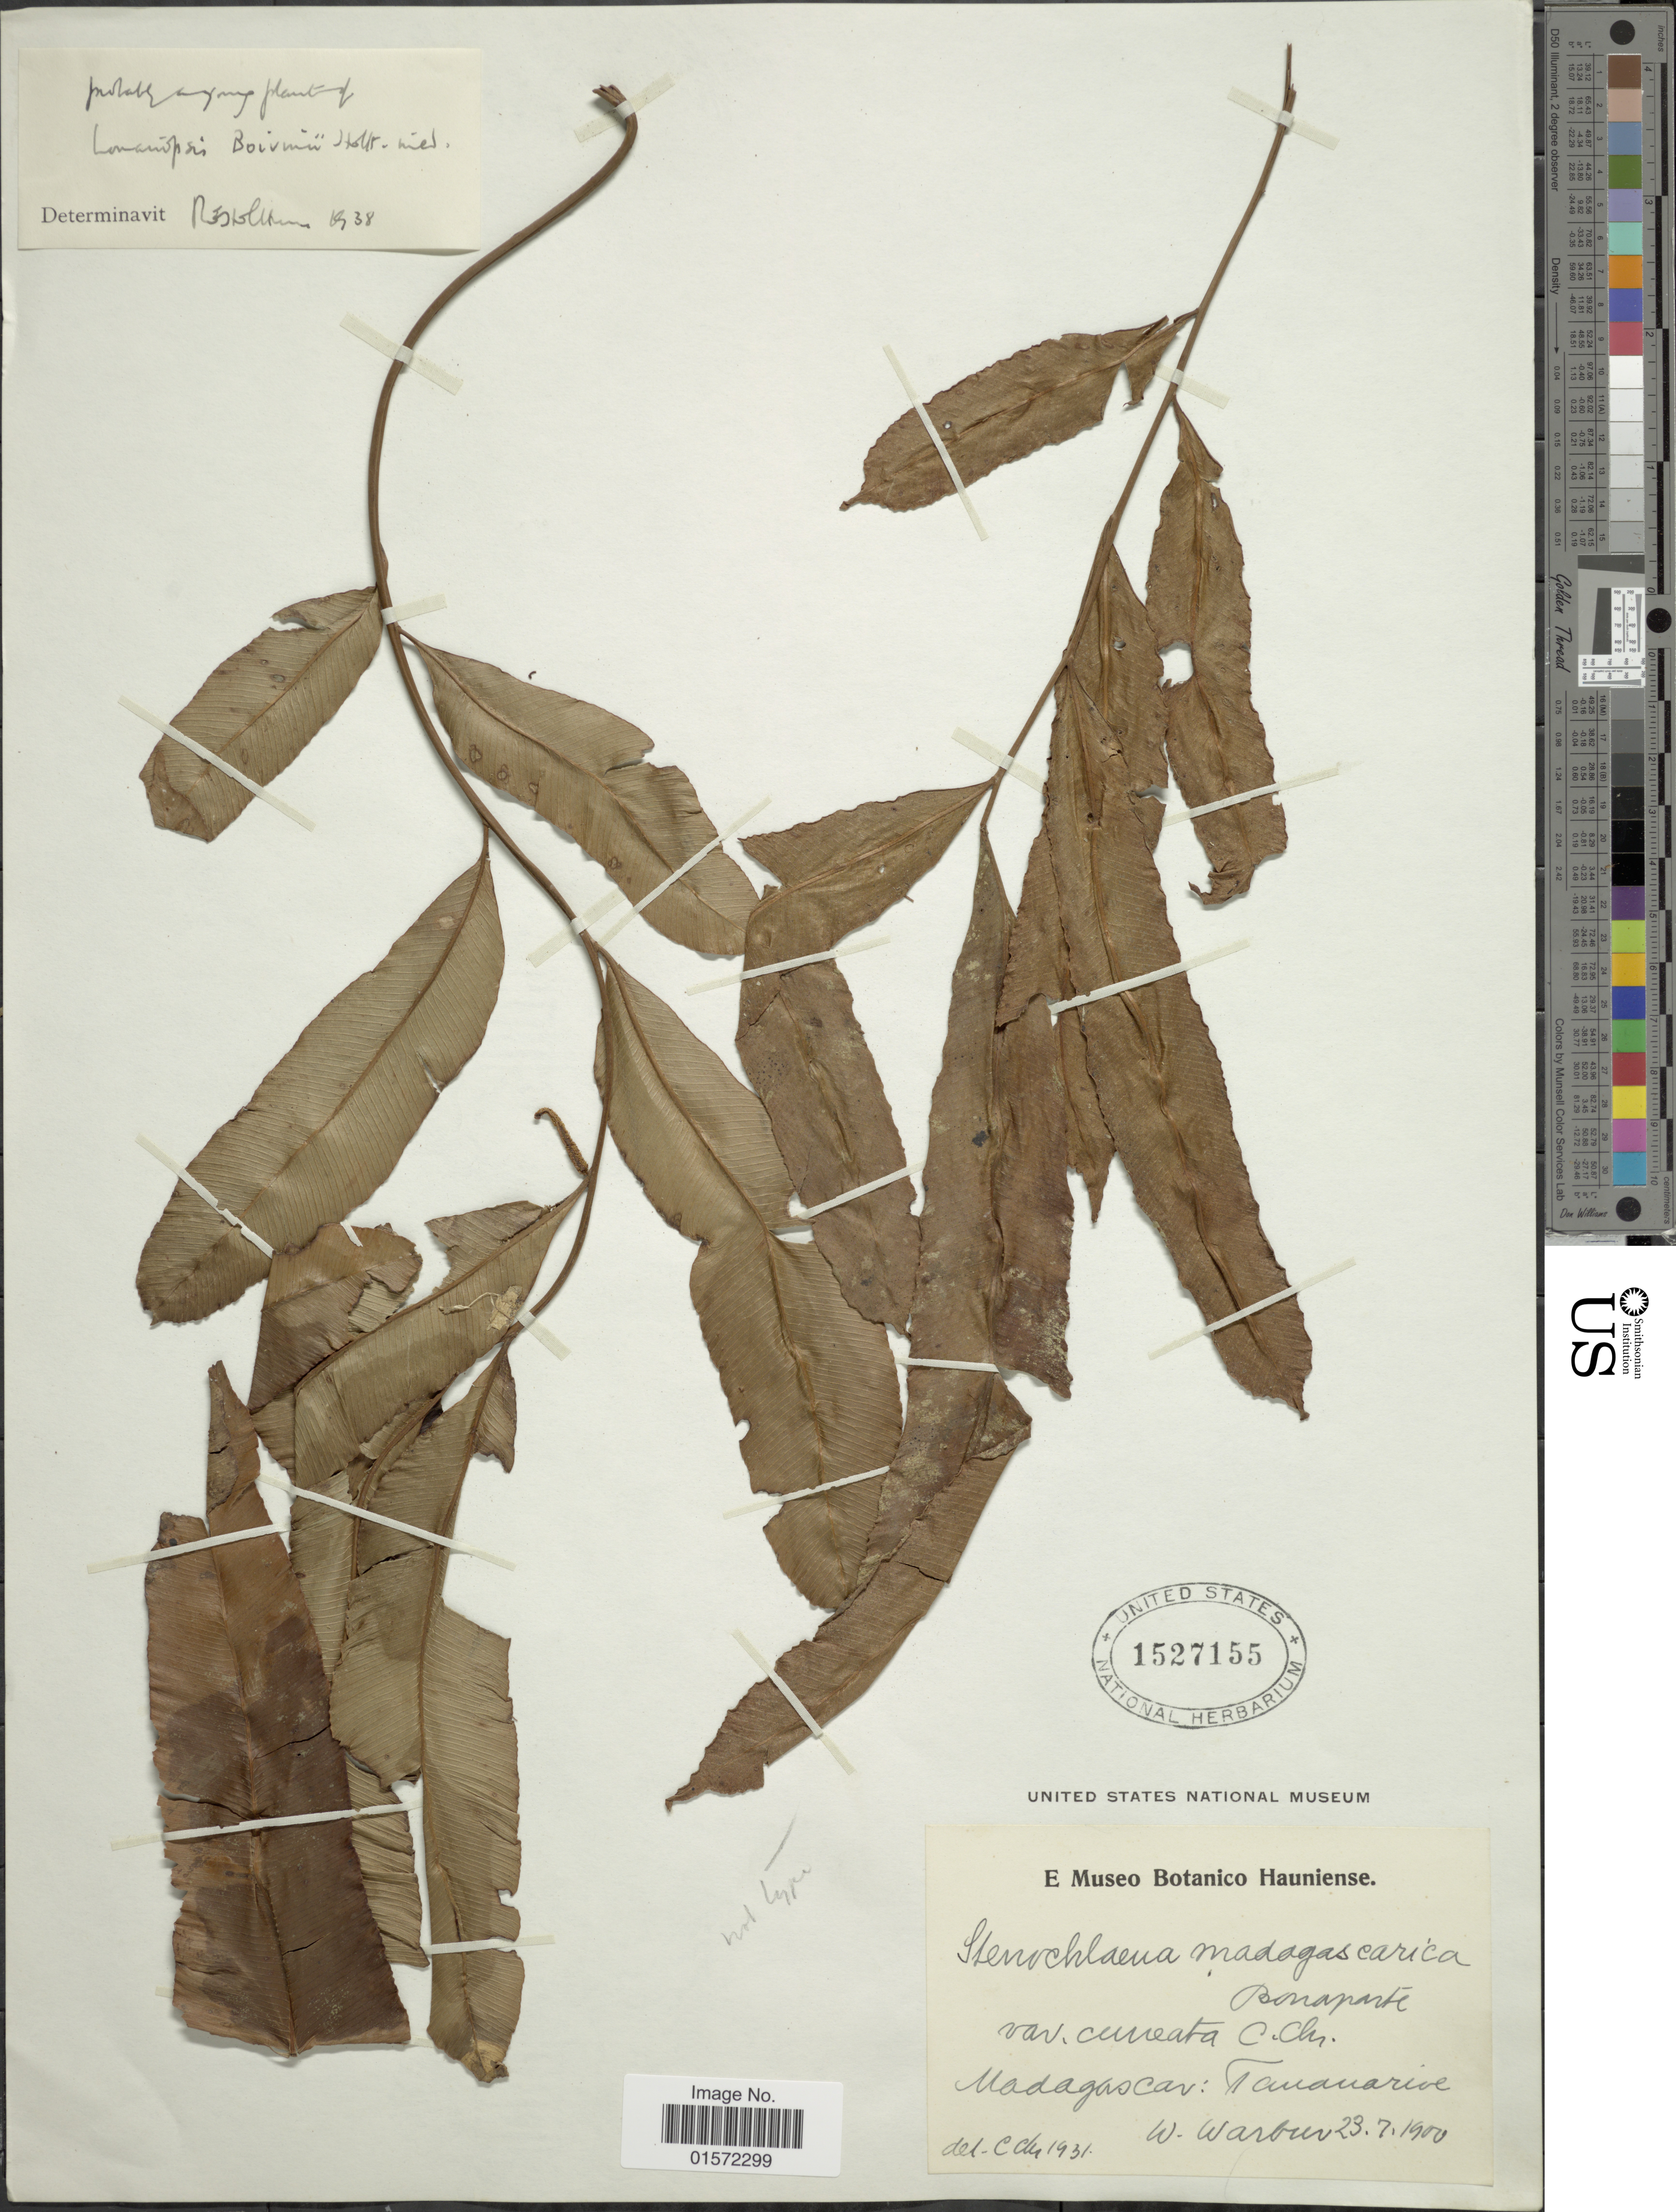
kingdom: Plantae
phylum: Tracheophyta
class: Polypodiopsida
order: Polypodiales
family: Lomariopsidaceae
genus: Lomariopsis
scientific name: Lomariopsis boivinii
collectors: W. Warbur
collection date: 1900-07-23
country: Madagascar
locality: Tananarive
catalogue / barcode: US 1527155